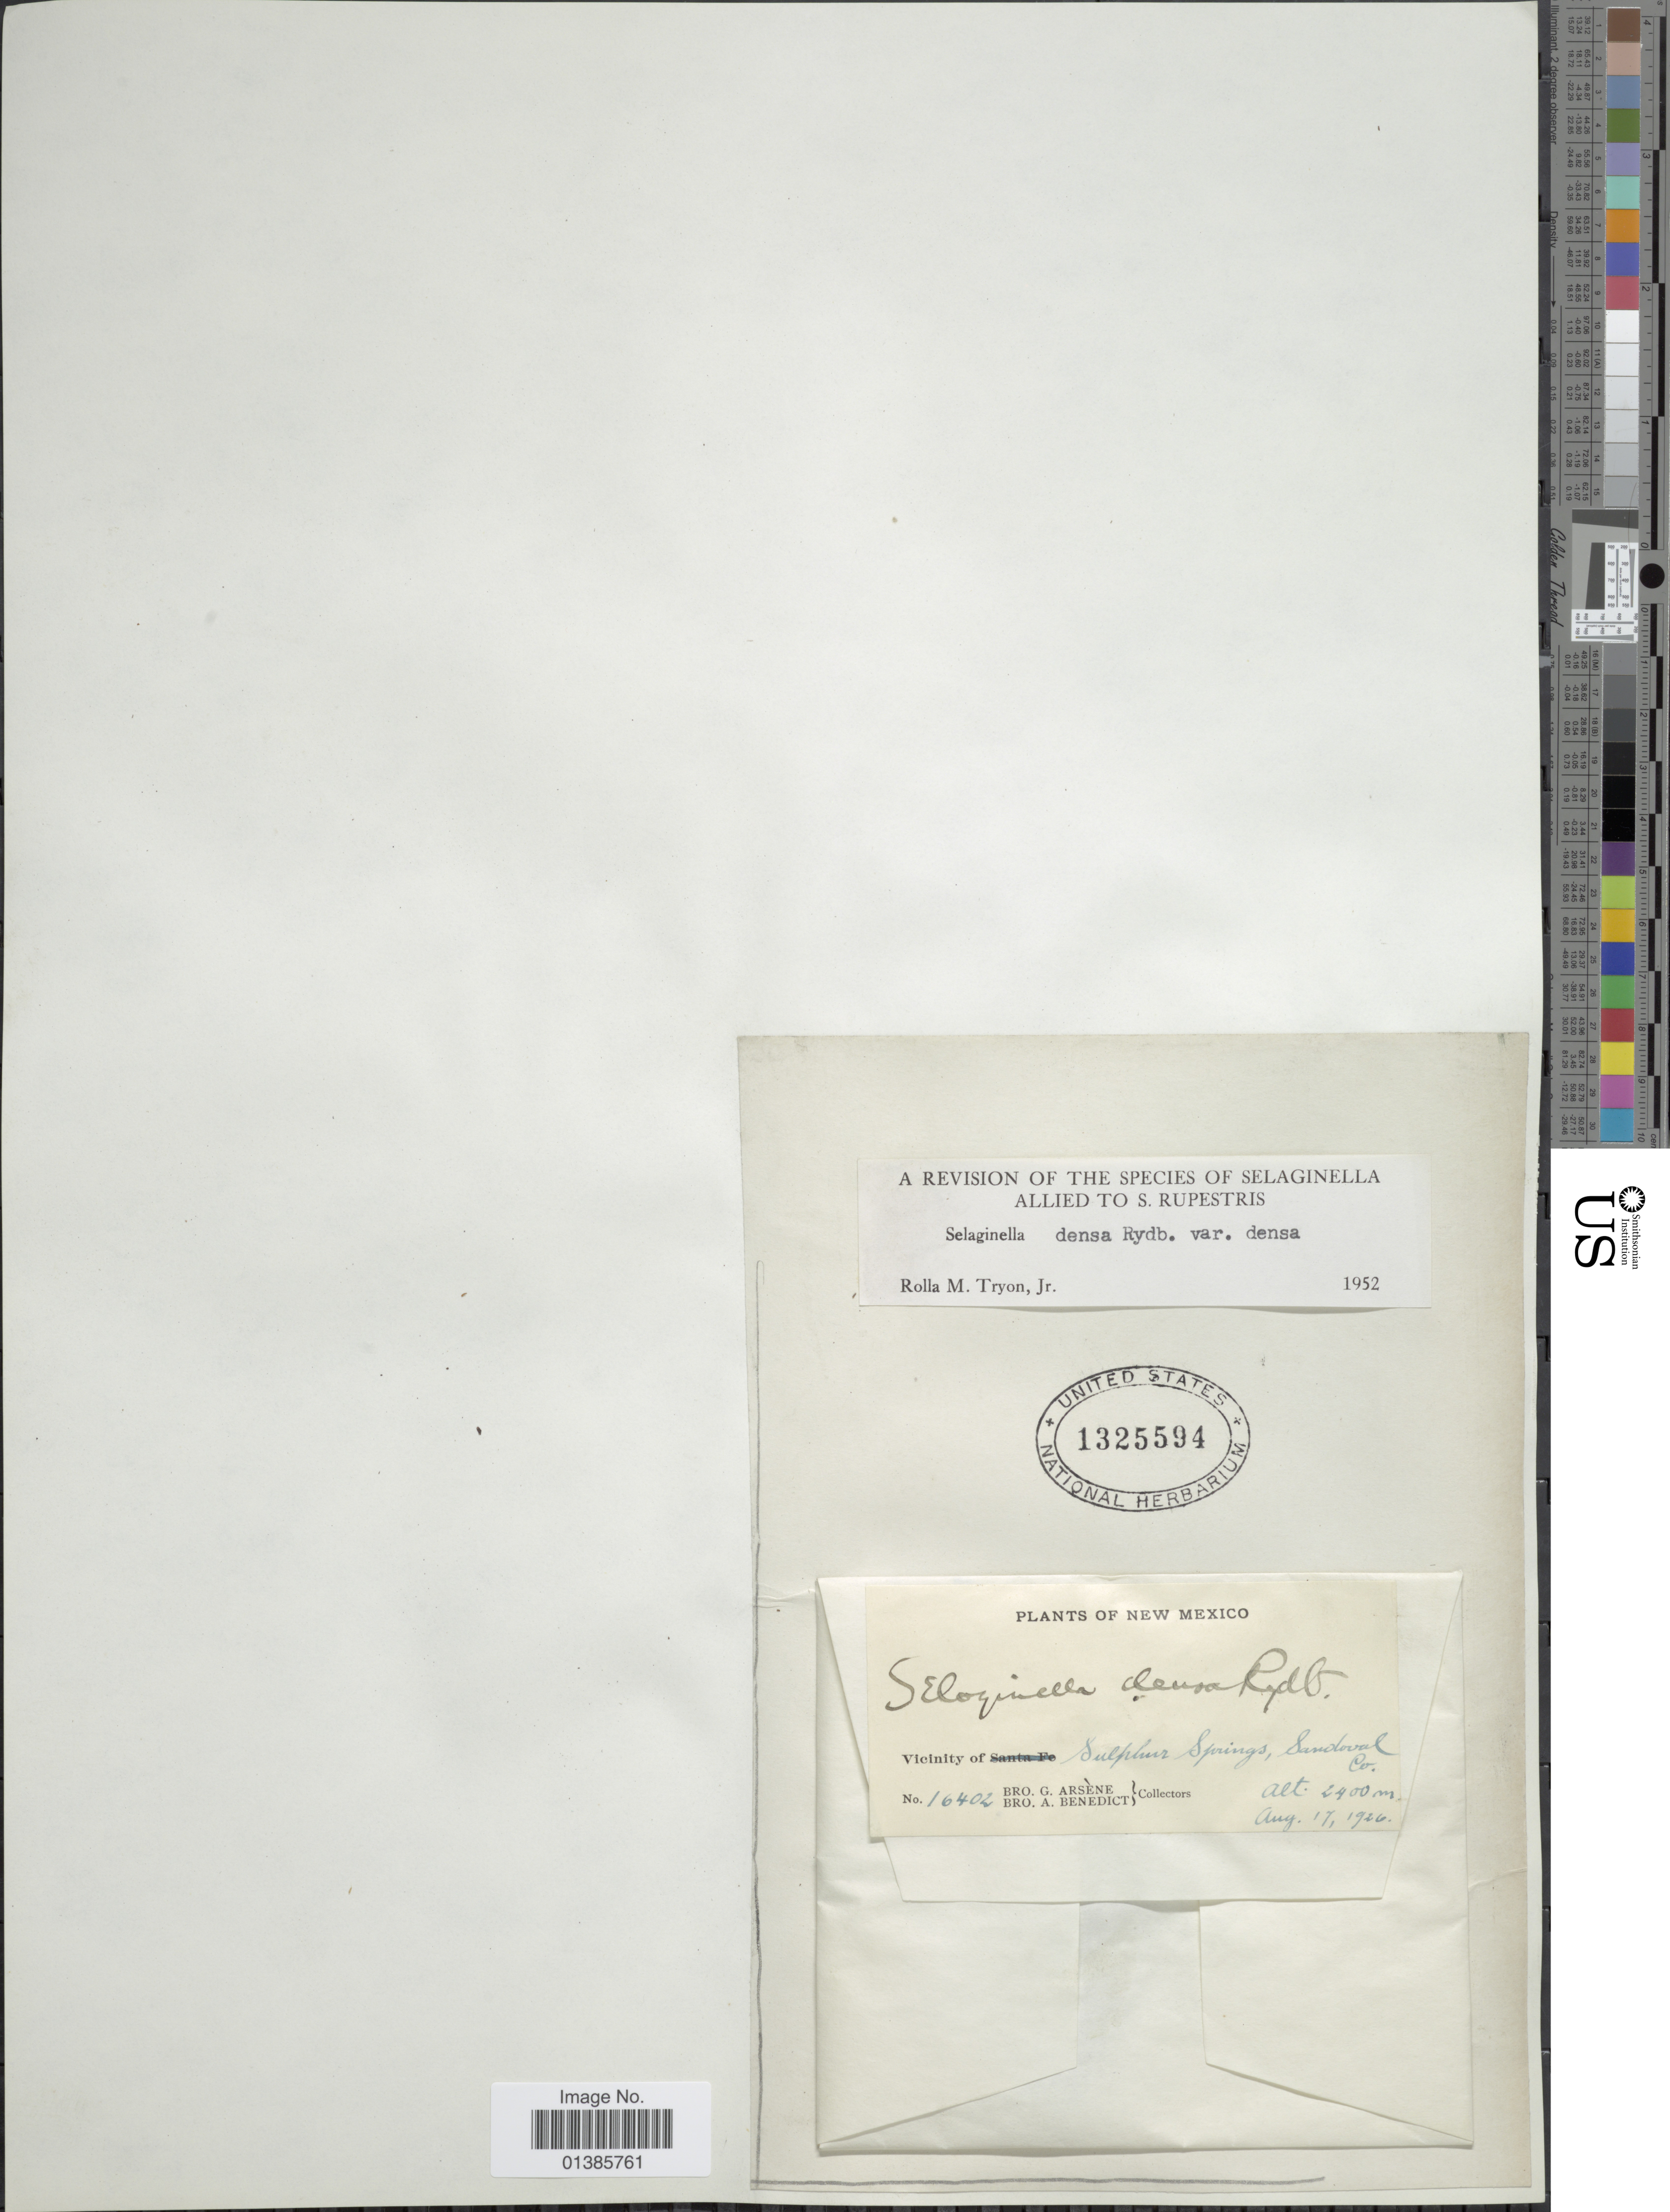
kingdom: Plantae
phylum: Tracheophyta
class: Lycopodiopsida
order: Selaginellales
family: Selaginellaceae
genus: Selaginella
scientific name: Selaginella densa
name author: Rydb.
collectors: Bro. G. Arsène & B. Ayers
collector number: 16402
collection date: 1926-08-17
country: United States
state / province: New Mexico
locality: Vicinity of Sulphur Springs, Sandoval Co.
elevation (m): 2400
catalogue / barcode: US 1325594